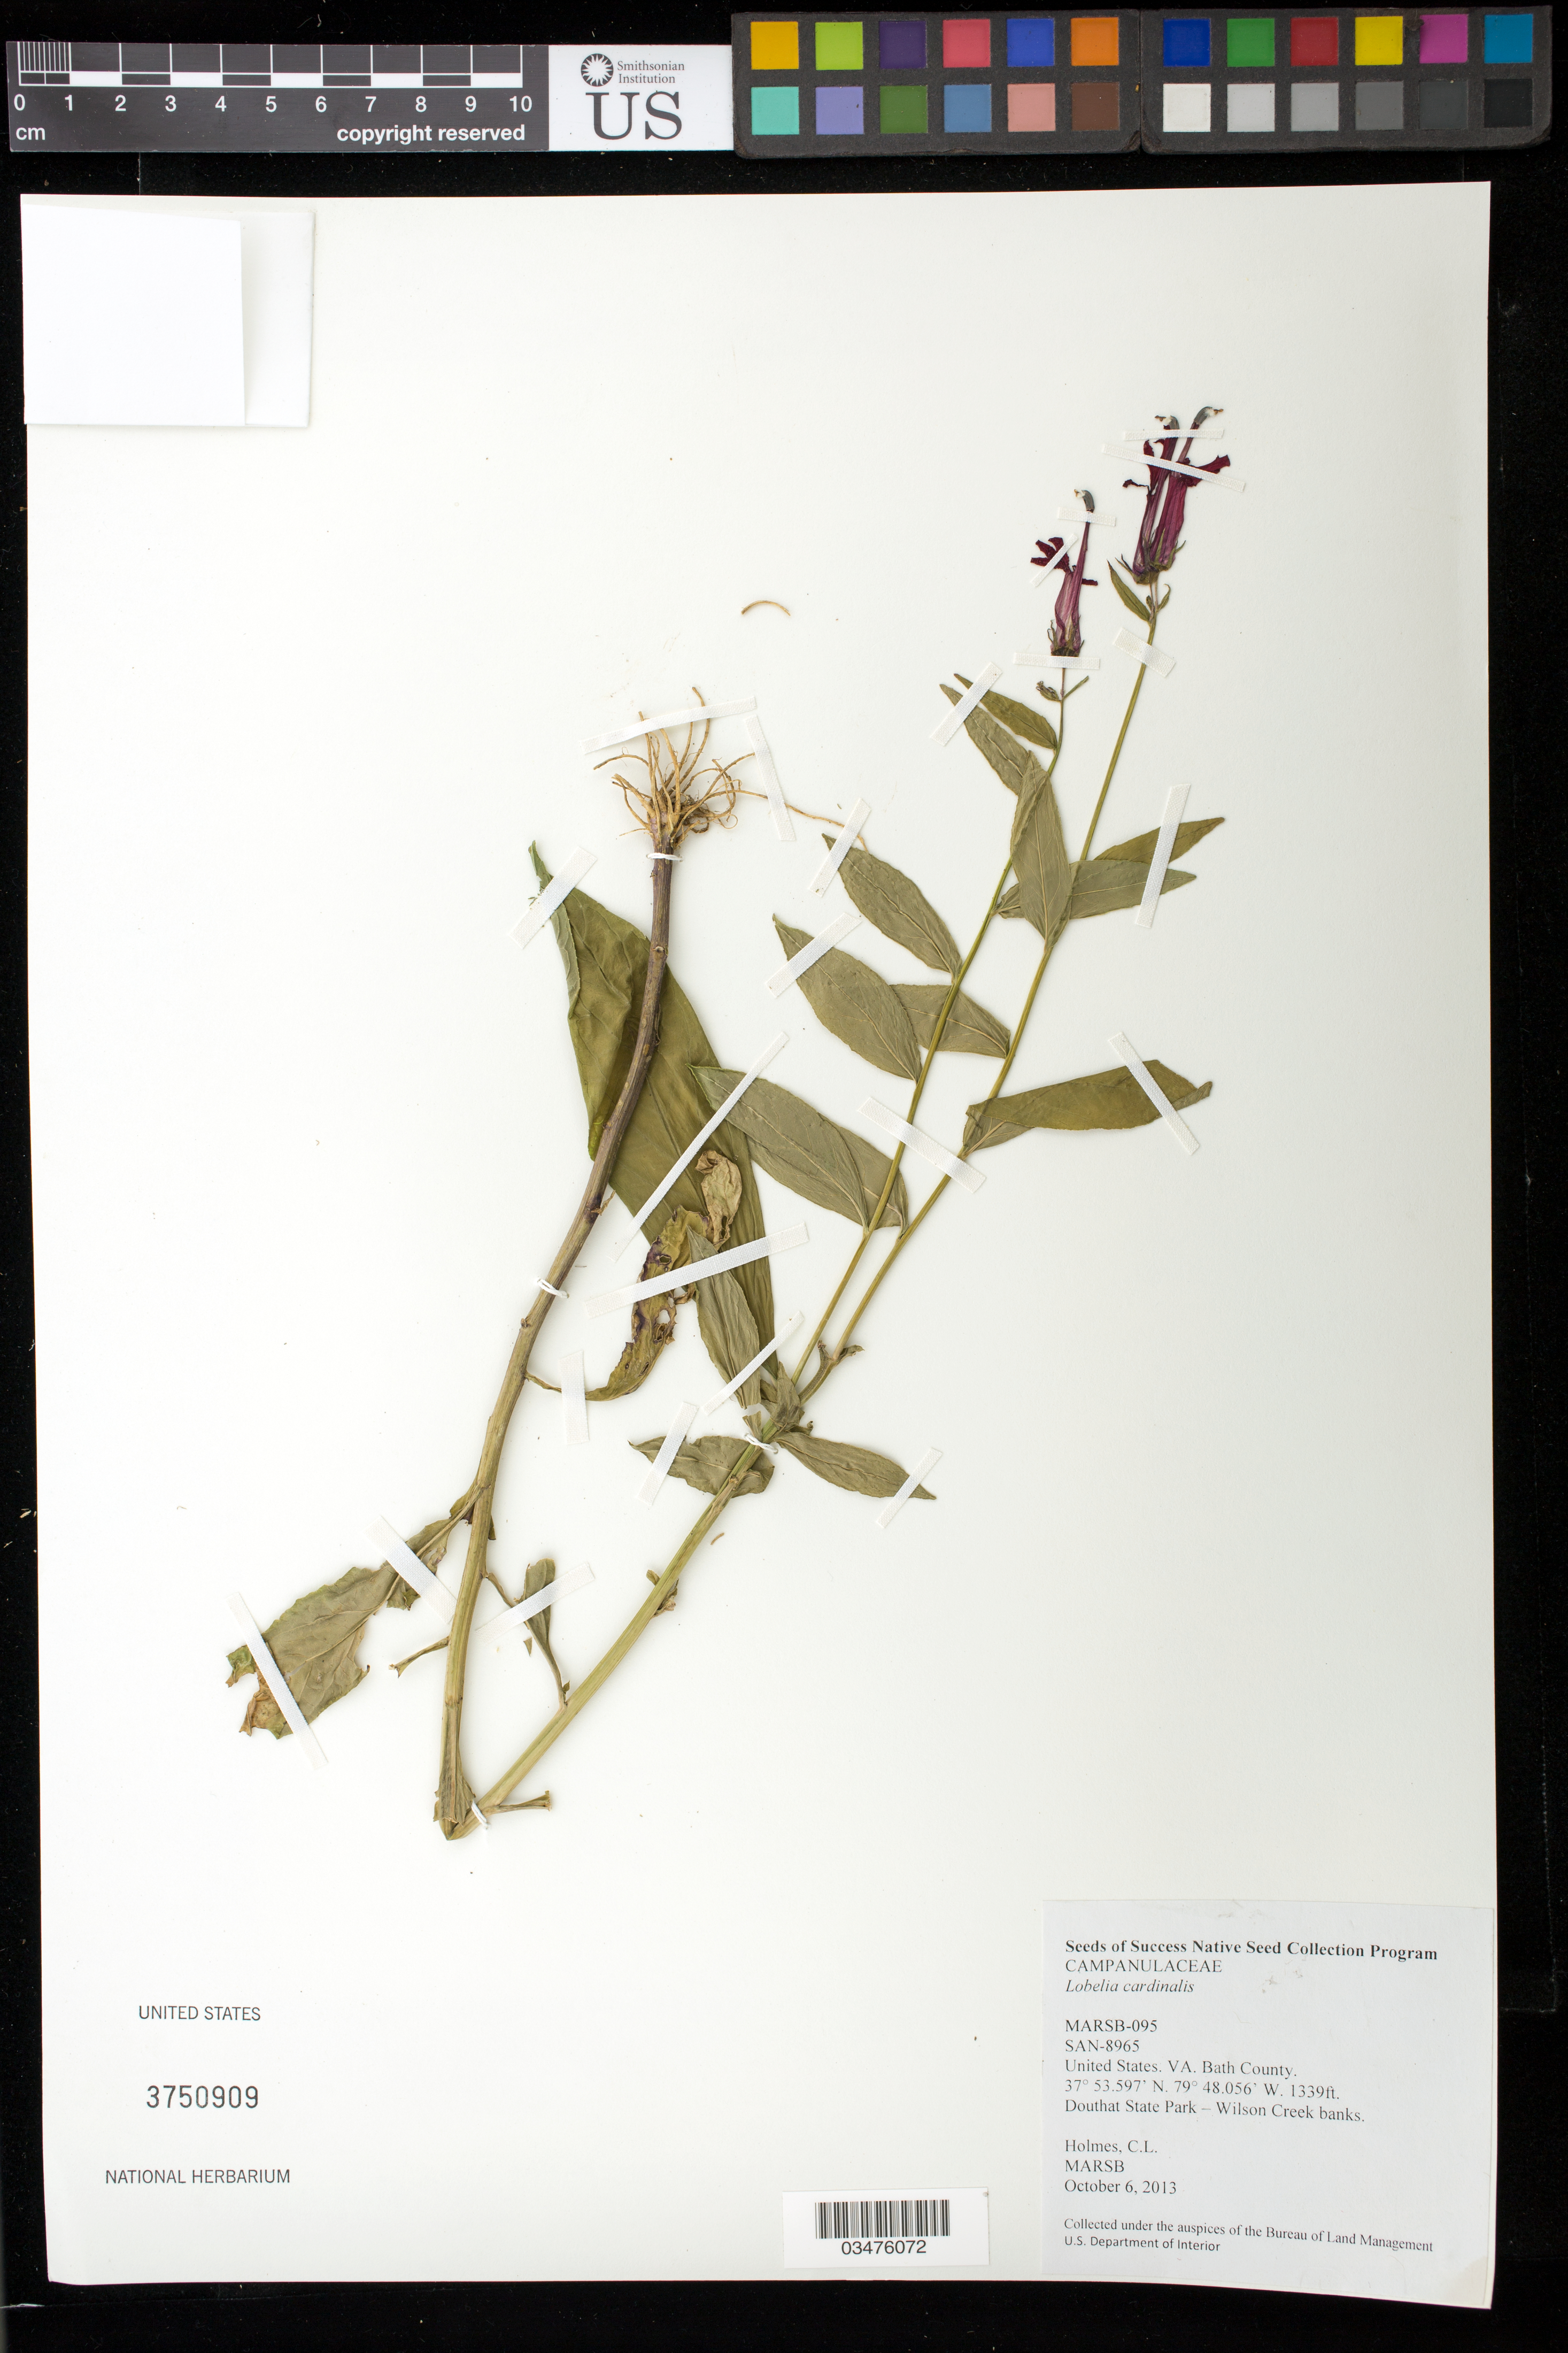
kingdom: Plantae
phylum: Tracheophyta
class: Magnoliopsida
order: Asterales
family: Campanulaceae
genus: Lobelia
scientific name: Lobelia cardinalis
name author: L.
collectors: C. Holmes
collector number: MARSB-095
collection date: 2013-10-06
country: United States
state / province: Virginia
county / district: Bath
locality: Douthat State Park- Wilson Creek banks.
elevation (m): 408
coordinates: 37 53.597 n, 79 48.056 W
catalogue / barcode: US 3750909